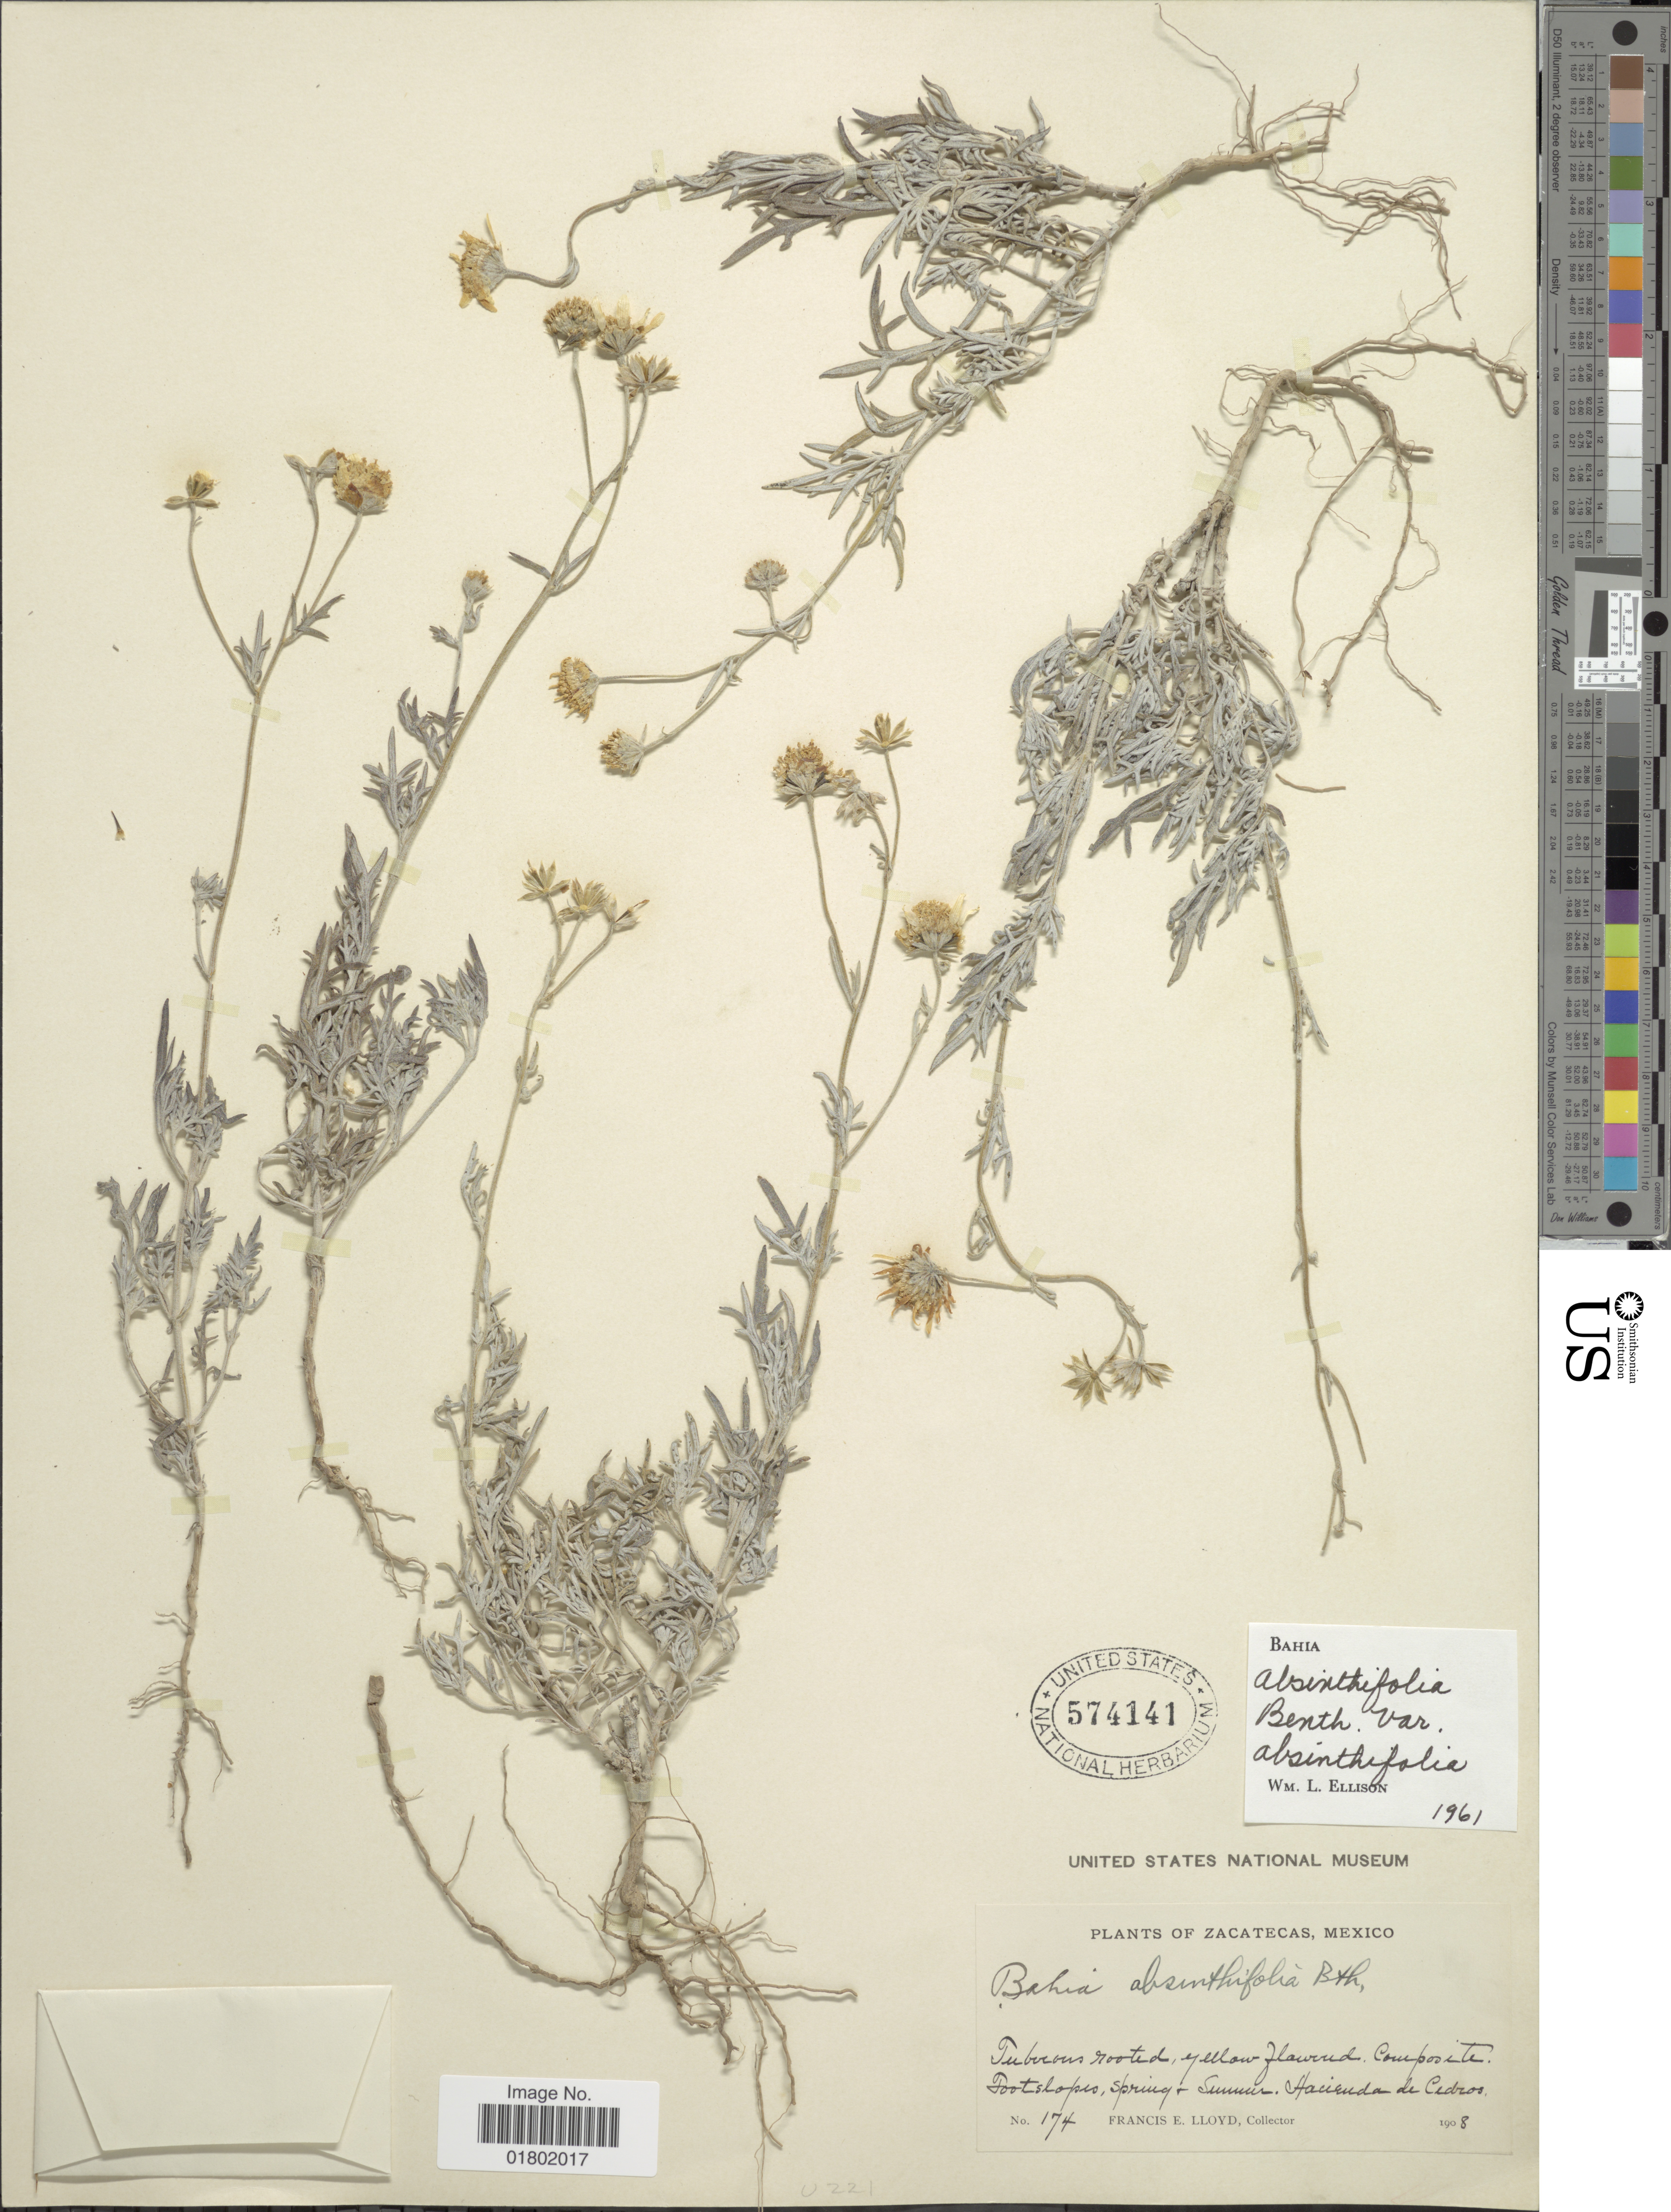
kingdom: Plantae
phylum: Tracheophyta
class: Magnoliopsida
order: Asterales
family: Asteraceae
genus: Bahia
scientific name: Bahia absinthifolia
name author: Benth.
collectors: Lloyd, C. E.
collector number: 174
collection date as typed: Spring, Summer 1908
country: Mexico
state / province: Zacatecas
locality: Tuberous rooted, Footslopes, Hacienda de Cedros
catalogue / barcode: US 574141